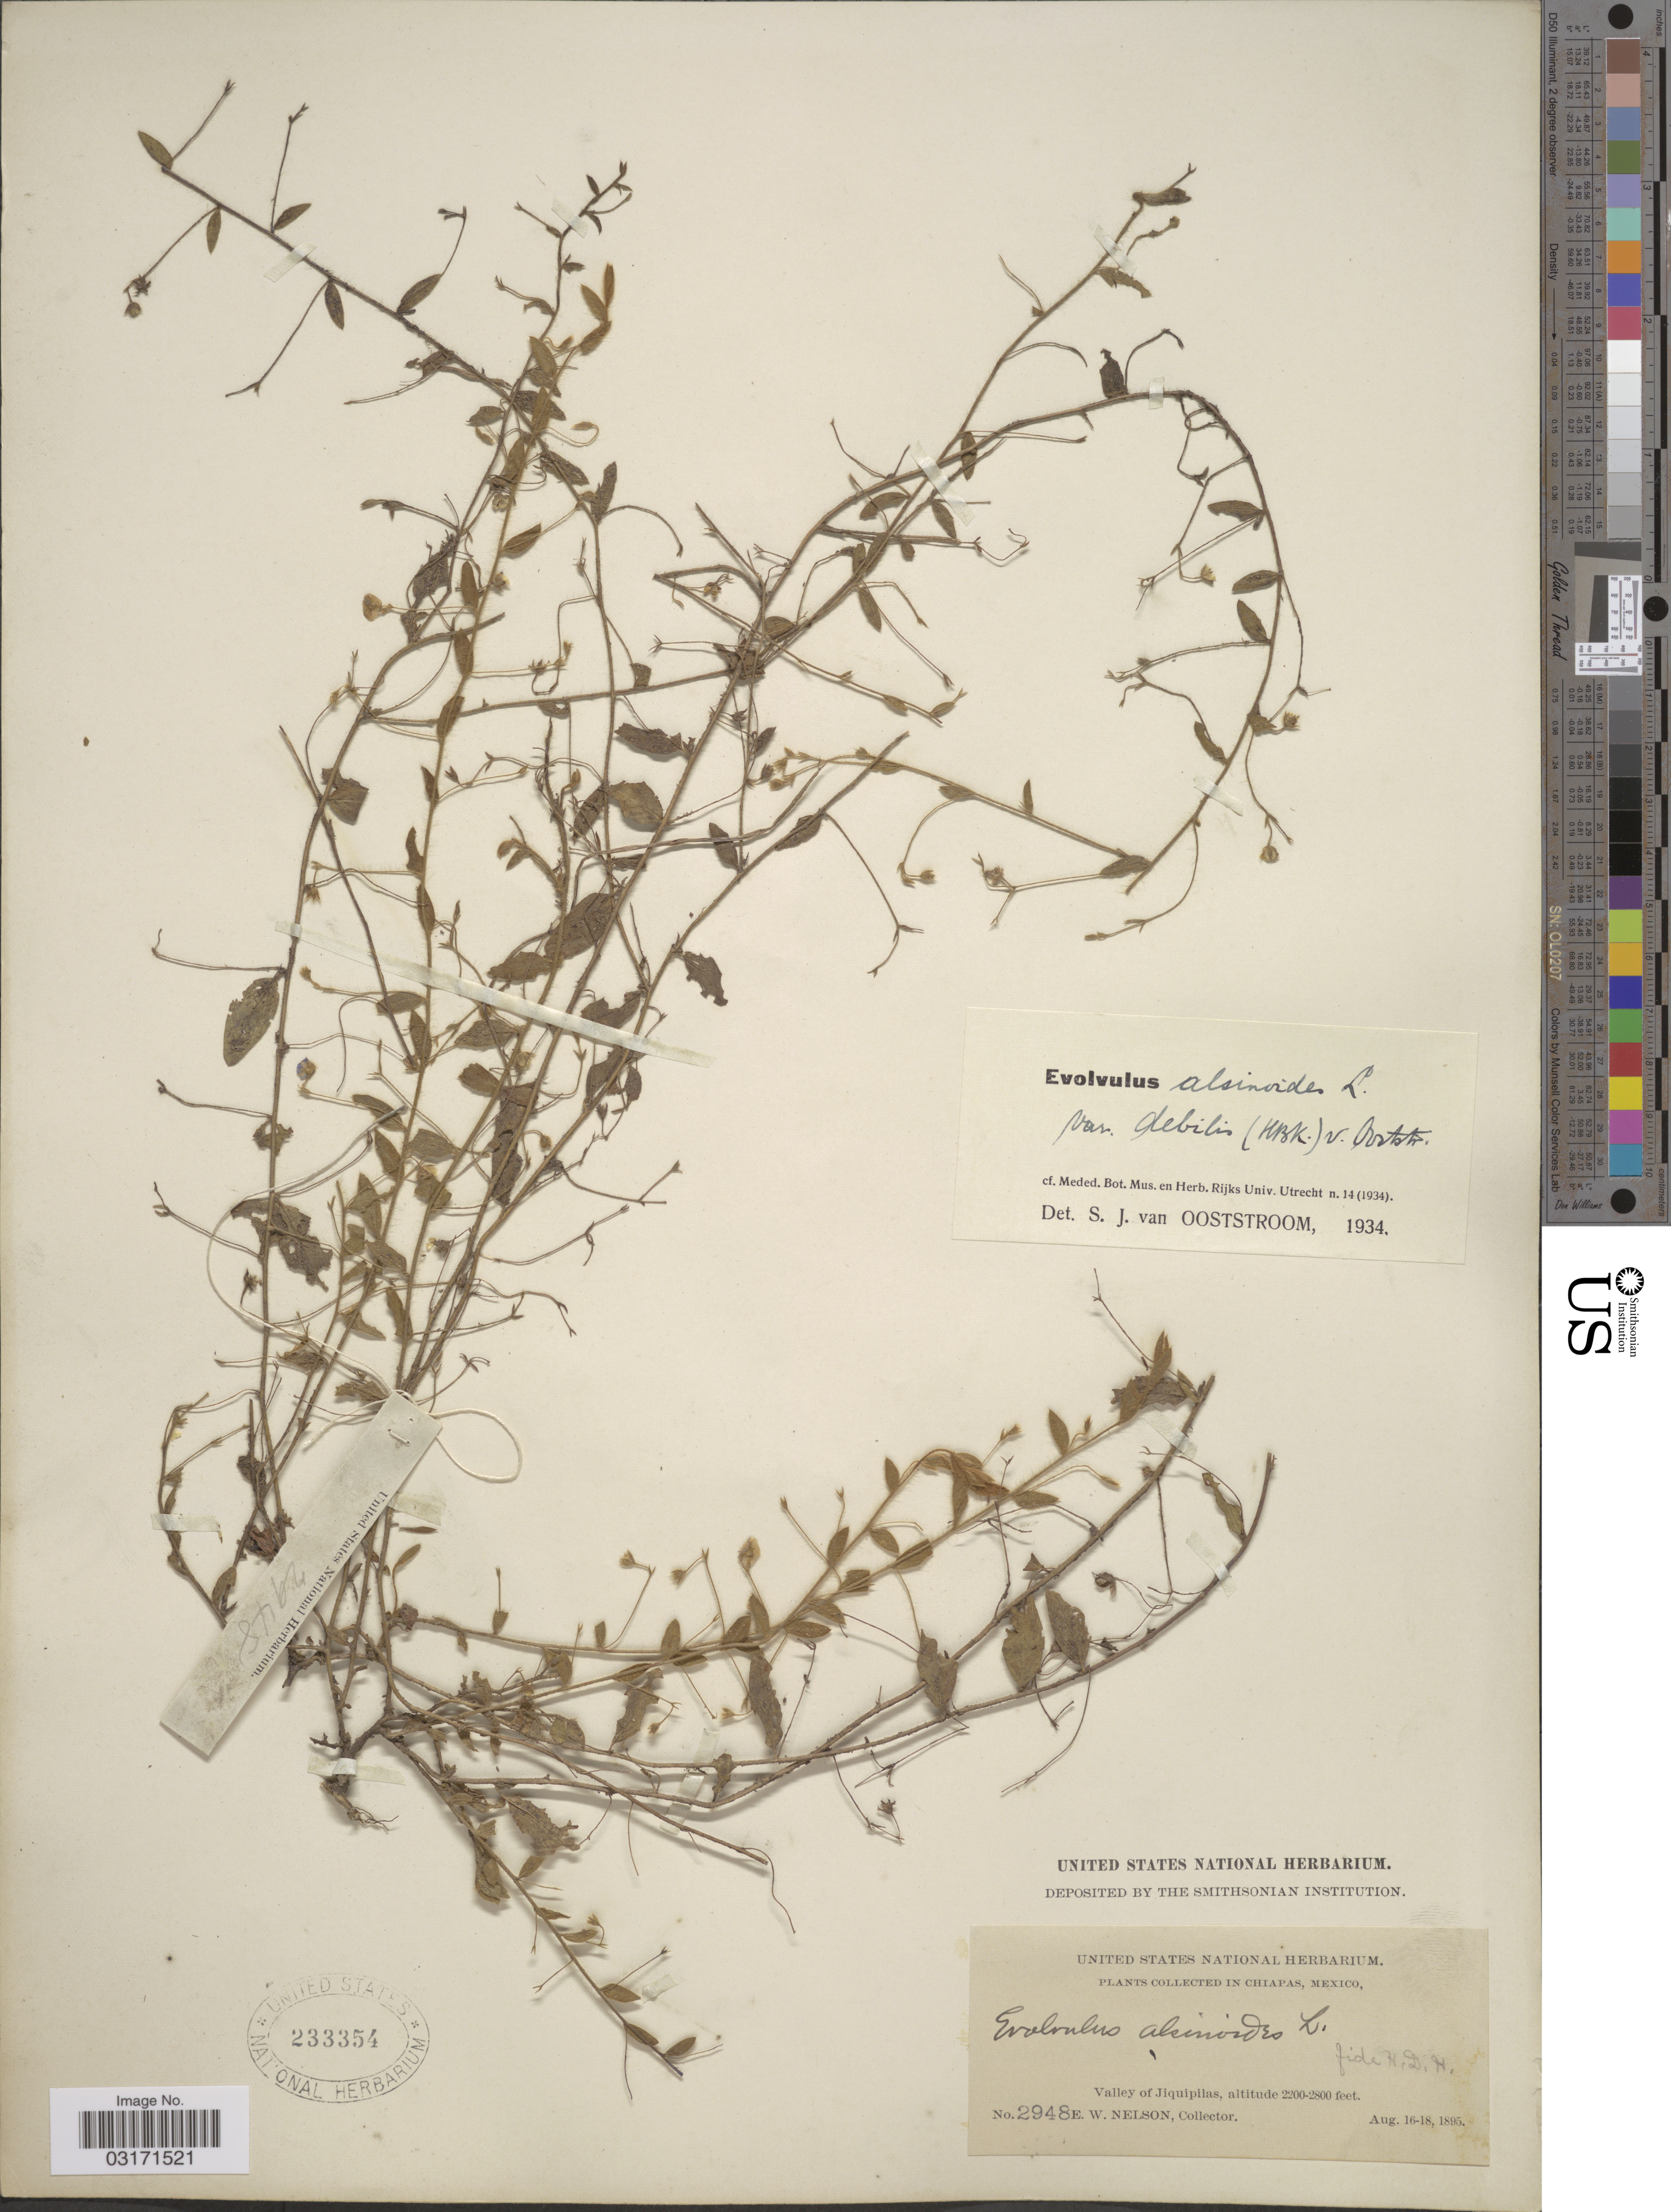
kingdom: Plantae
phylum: Tracheophyta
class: Magnoliopsida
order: Solanales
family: Convolvulaceae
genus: Evolvulus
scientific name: Evolvulus alsinoides var. debilis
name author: (Kunth) Ooststr.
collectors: E. W. Nelson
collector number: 2948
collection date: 1895-08-16/1895-08-18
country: Mexico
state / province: Chiapas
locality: Valley of Jiquipilas.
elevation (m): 671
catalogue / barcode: US 233354